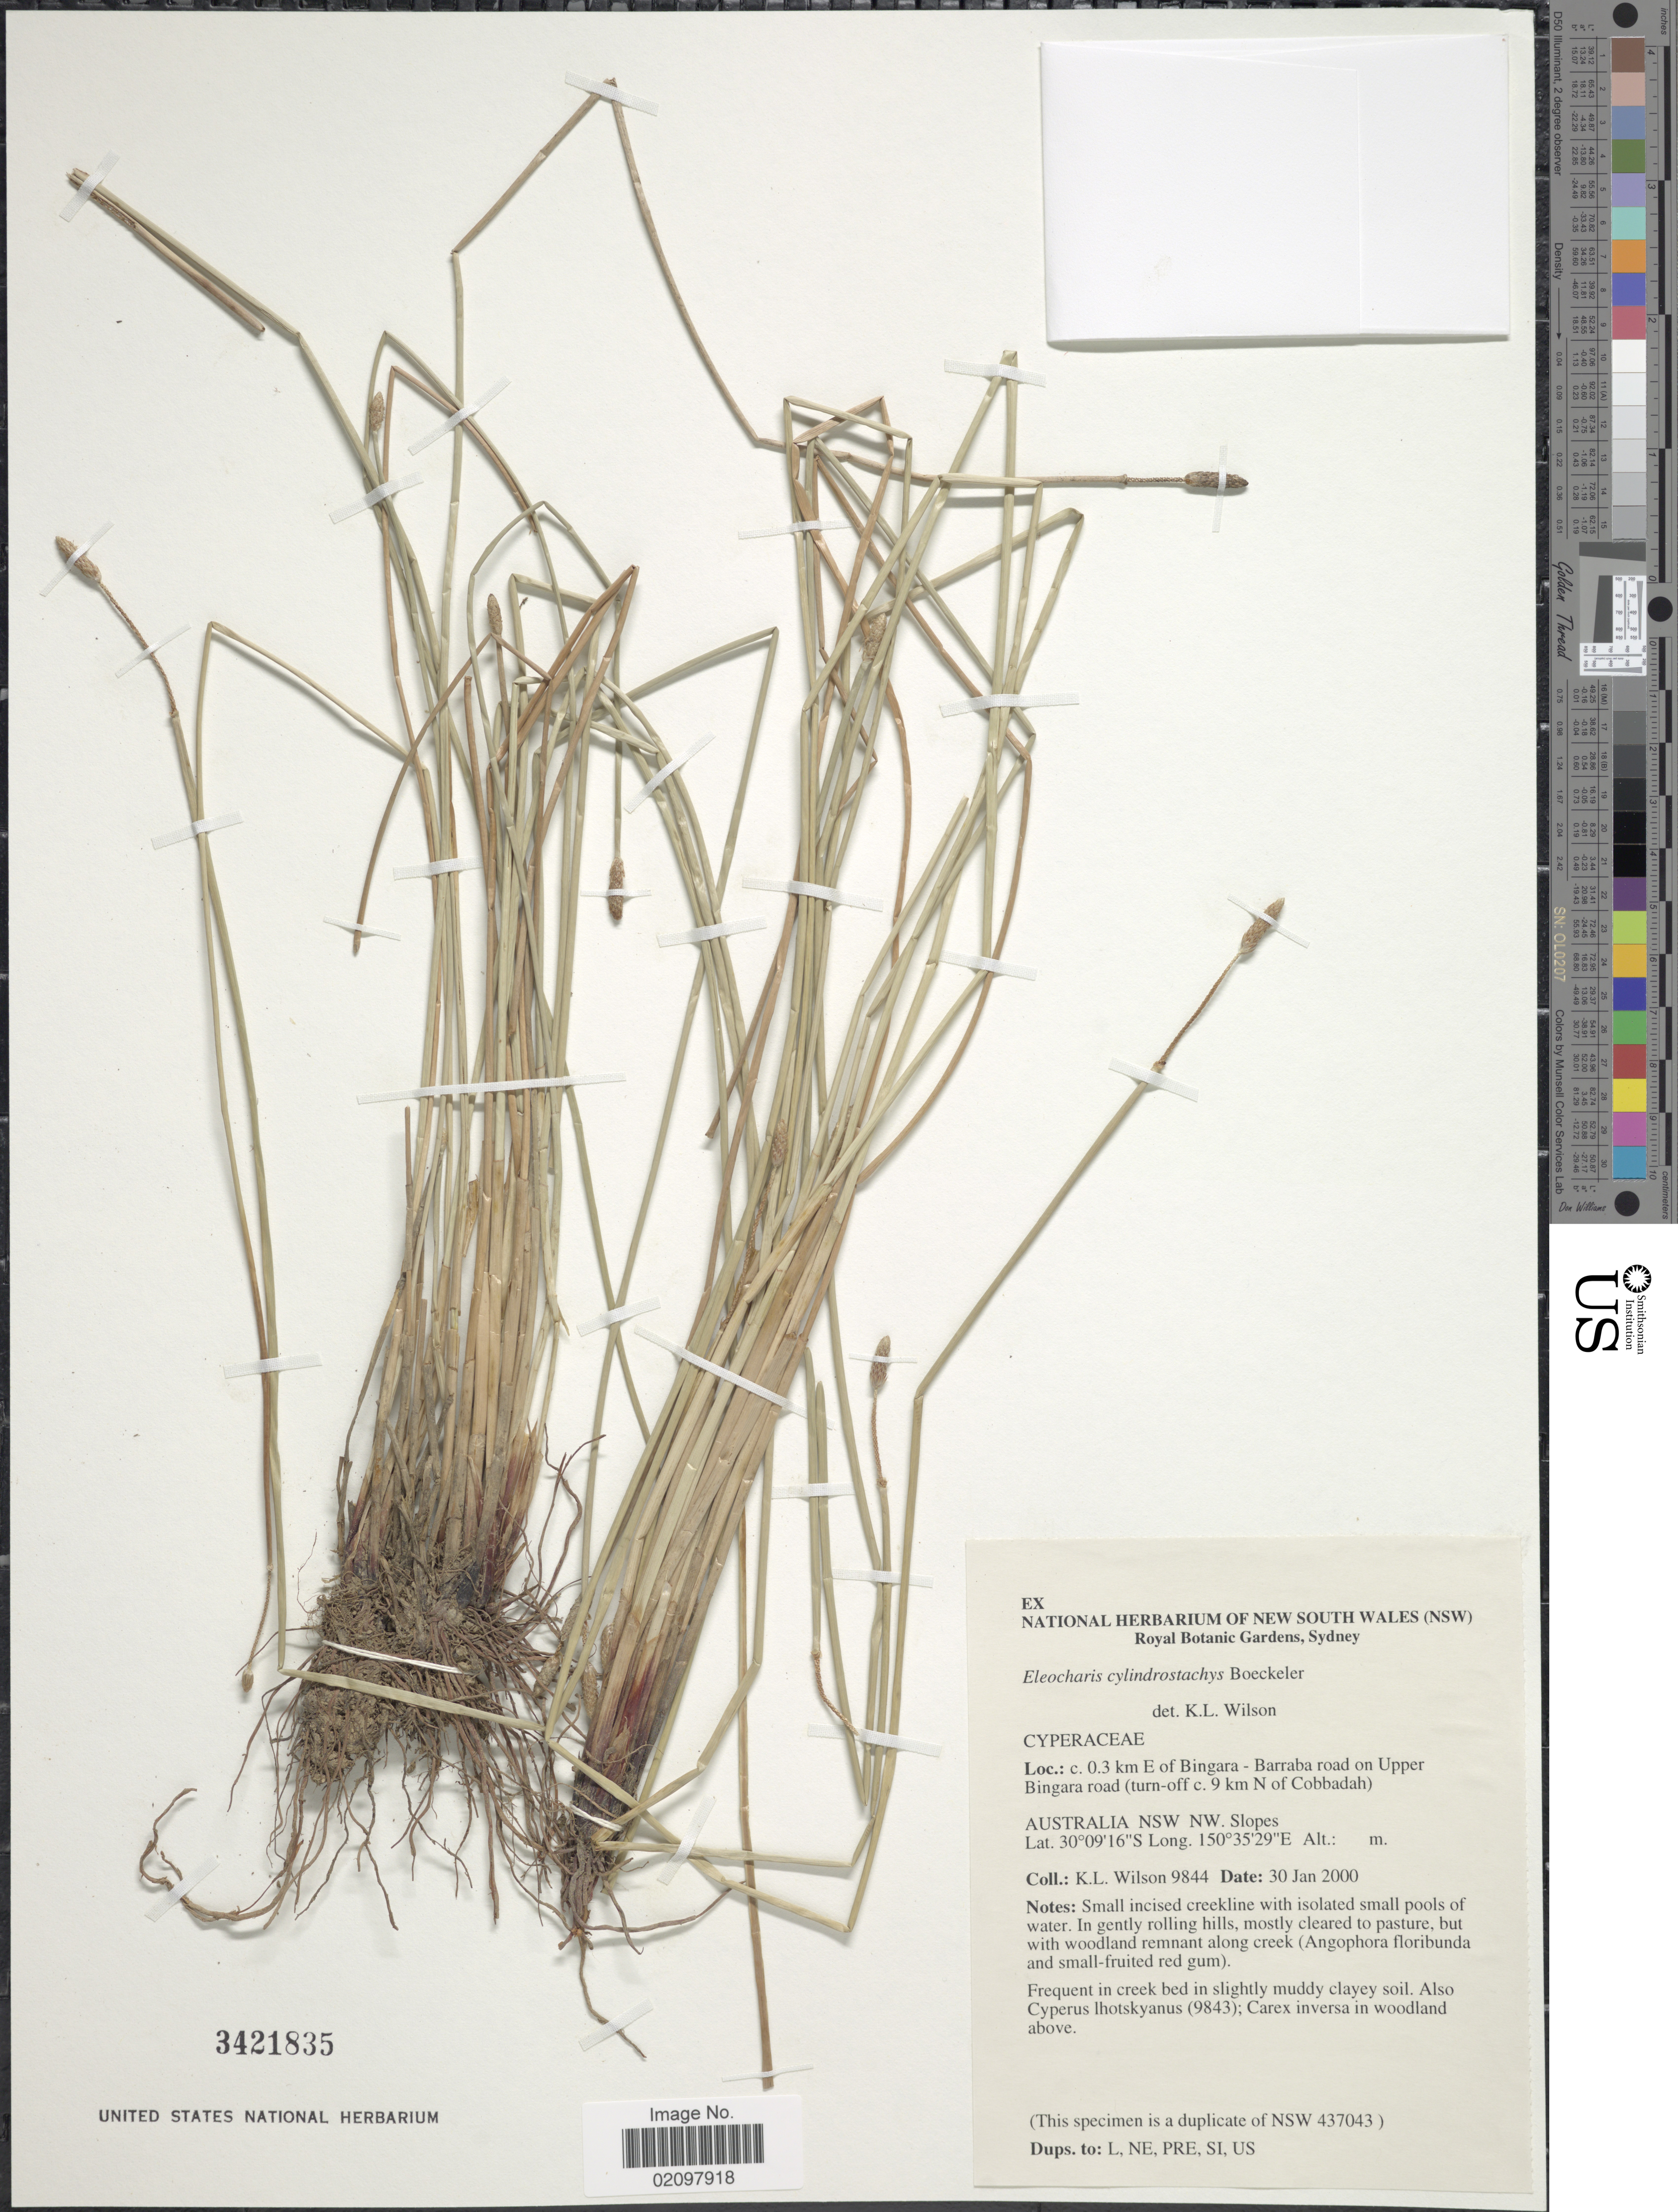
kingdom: Plantae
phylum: Tracheophyta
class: Liliopsida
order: Poales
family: Cyperaceae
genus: Eleocharis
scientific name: Eleocharis cylindrostachys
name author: Boeckeler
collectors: K. L. Wilson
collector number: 9844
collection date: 2000-01-30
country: Australia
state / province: New South Wales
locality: C. 0.3 km E of Bingara - Barraba road on Upper Bingara road (turn-off c. 9 km N of Cobbadah), NW Slopes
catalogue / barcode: US 3421835